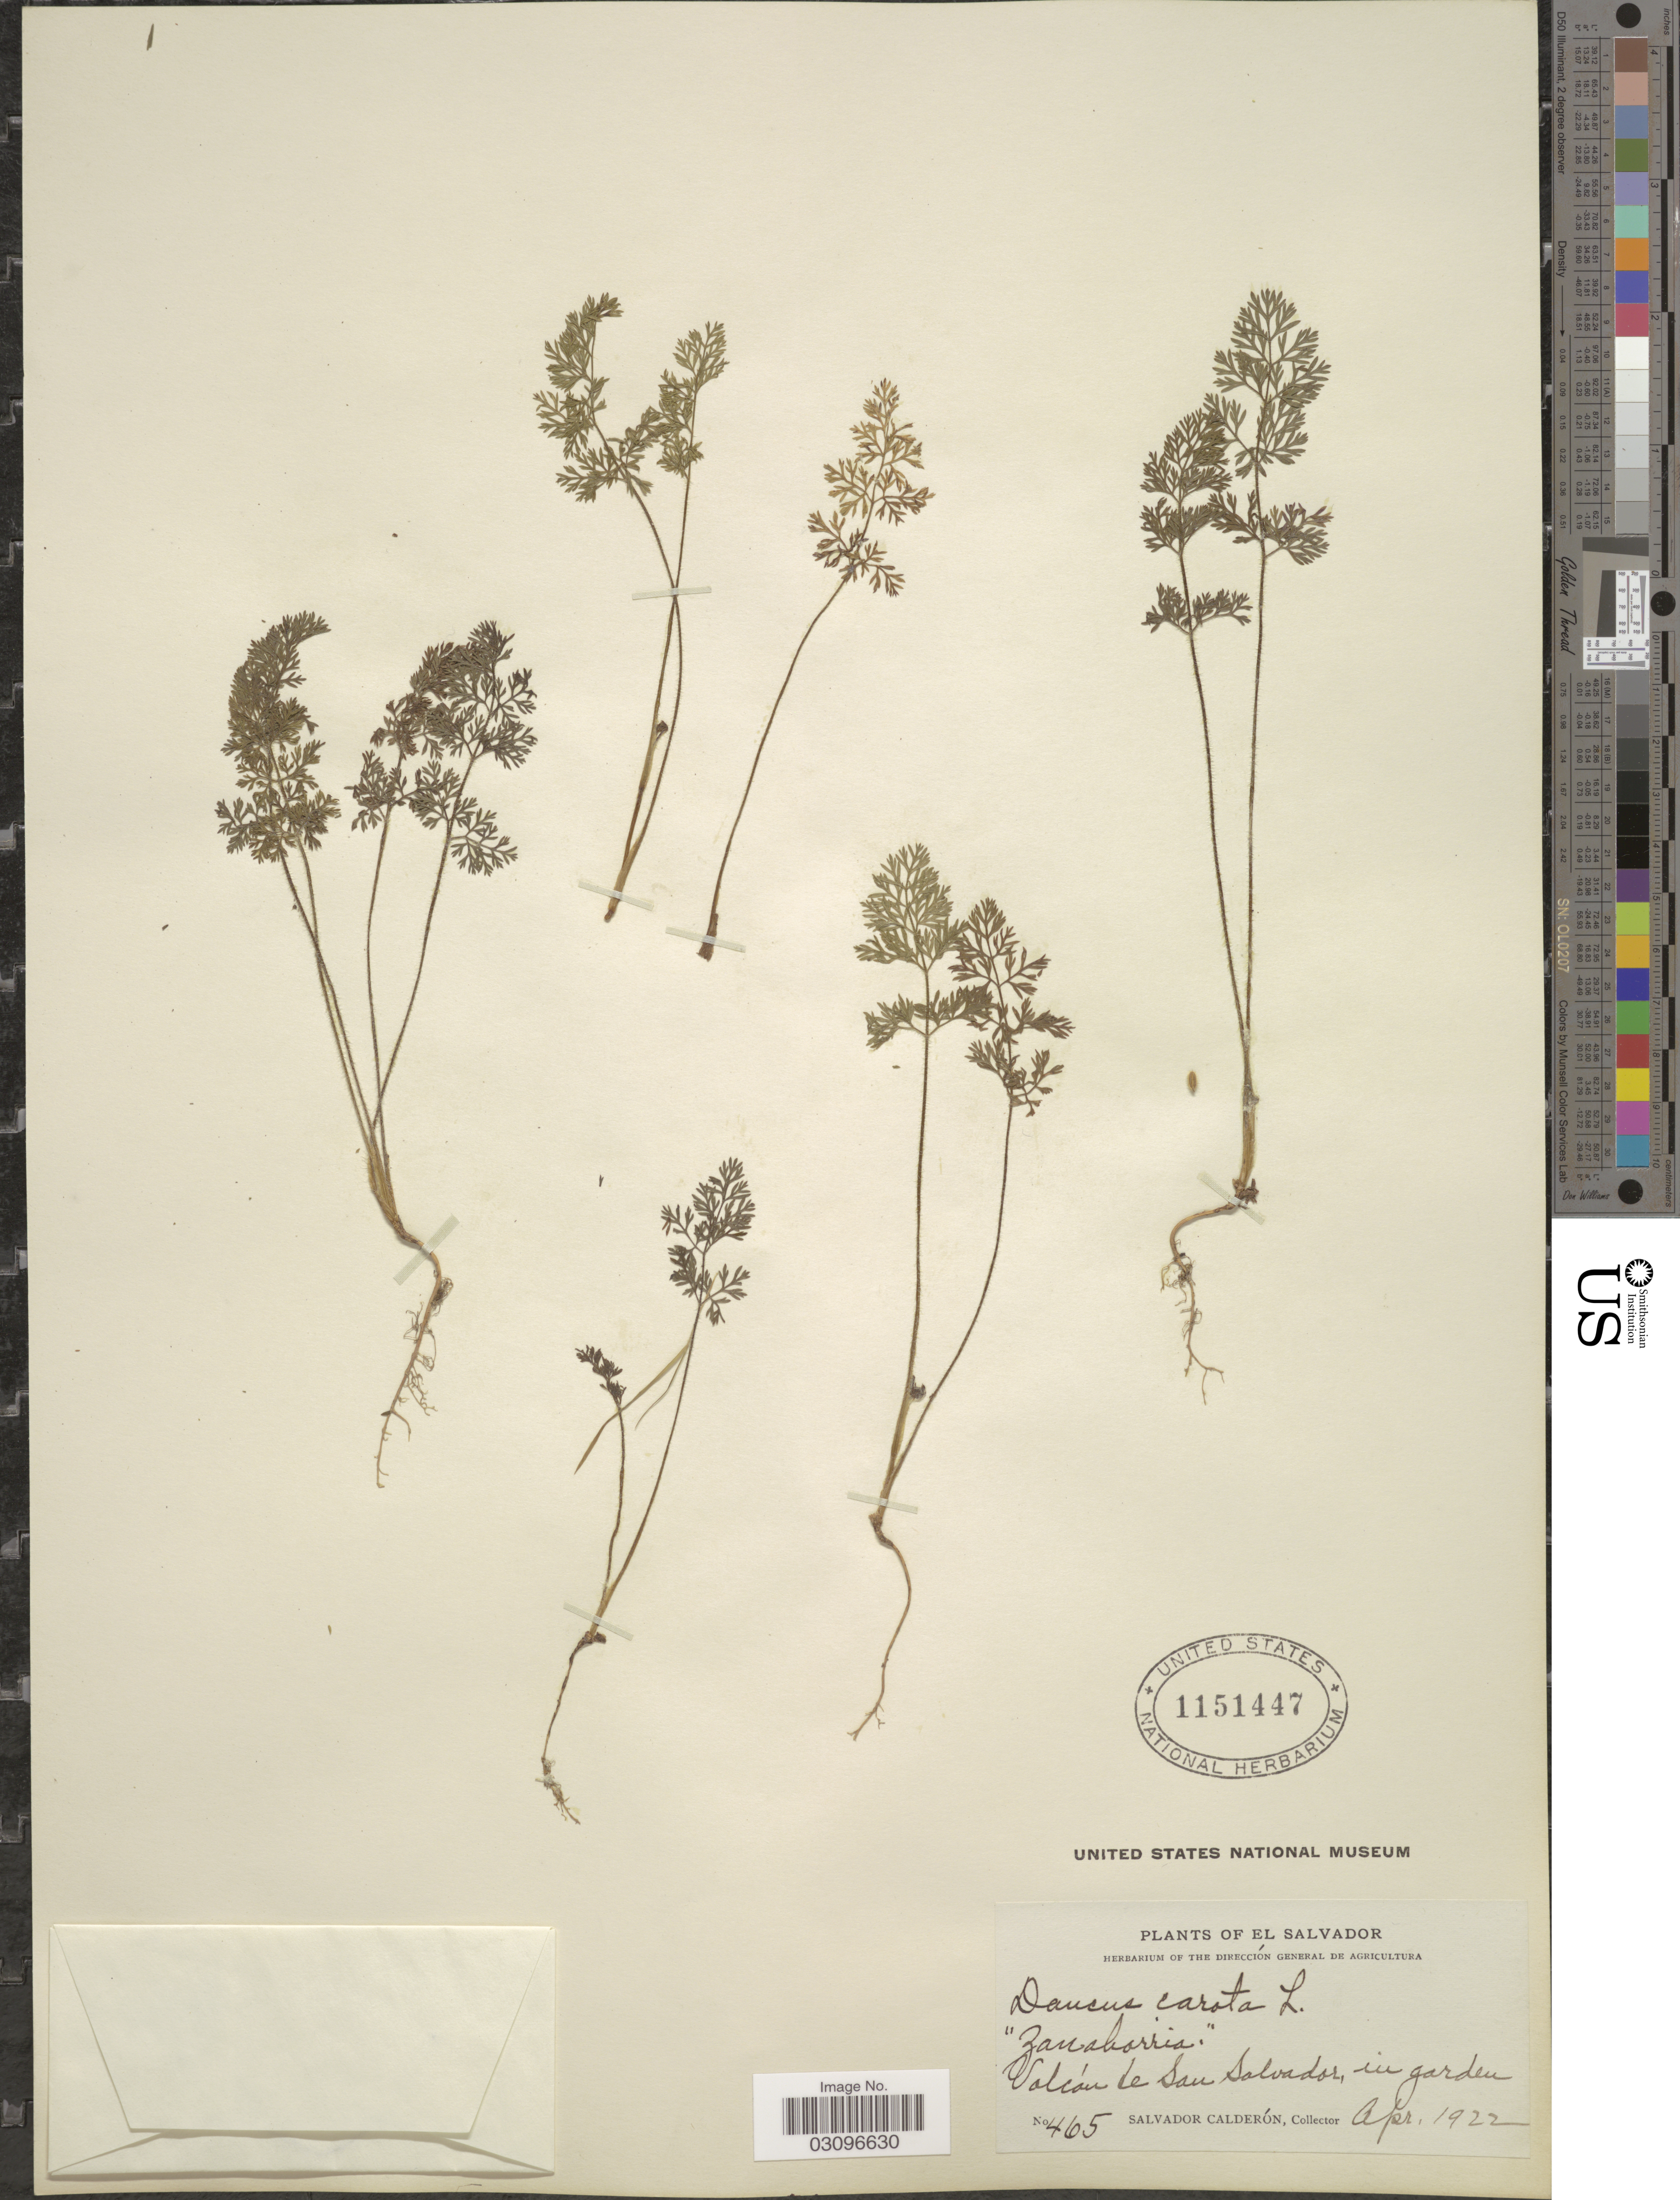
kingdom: Plantae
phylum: Tracheophyta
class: Magnoliopsida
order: Apiales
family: Apiaceae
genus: Daucus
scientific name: Daucus montanus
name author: Humb. & Bonpl. ex Spreng.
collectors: S. Calderón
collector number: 465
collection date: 1922-04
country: El Salvador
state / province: San Salvador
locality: Volcán de San Salvador, in garden.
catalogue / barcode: US 1151447